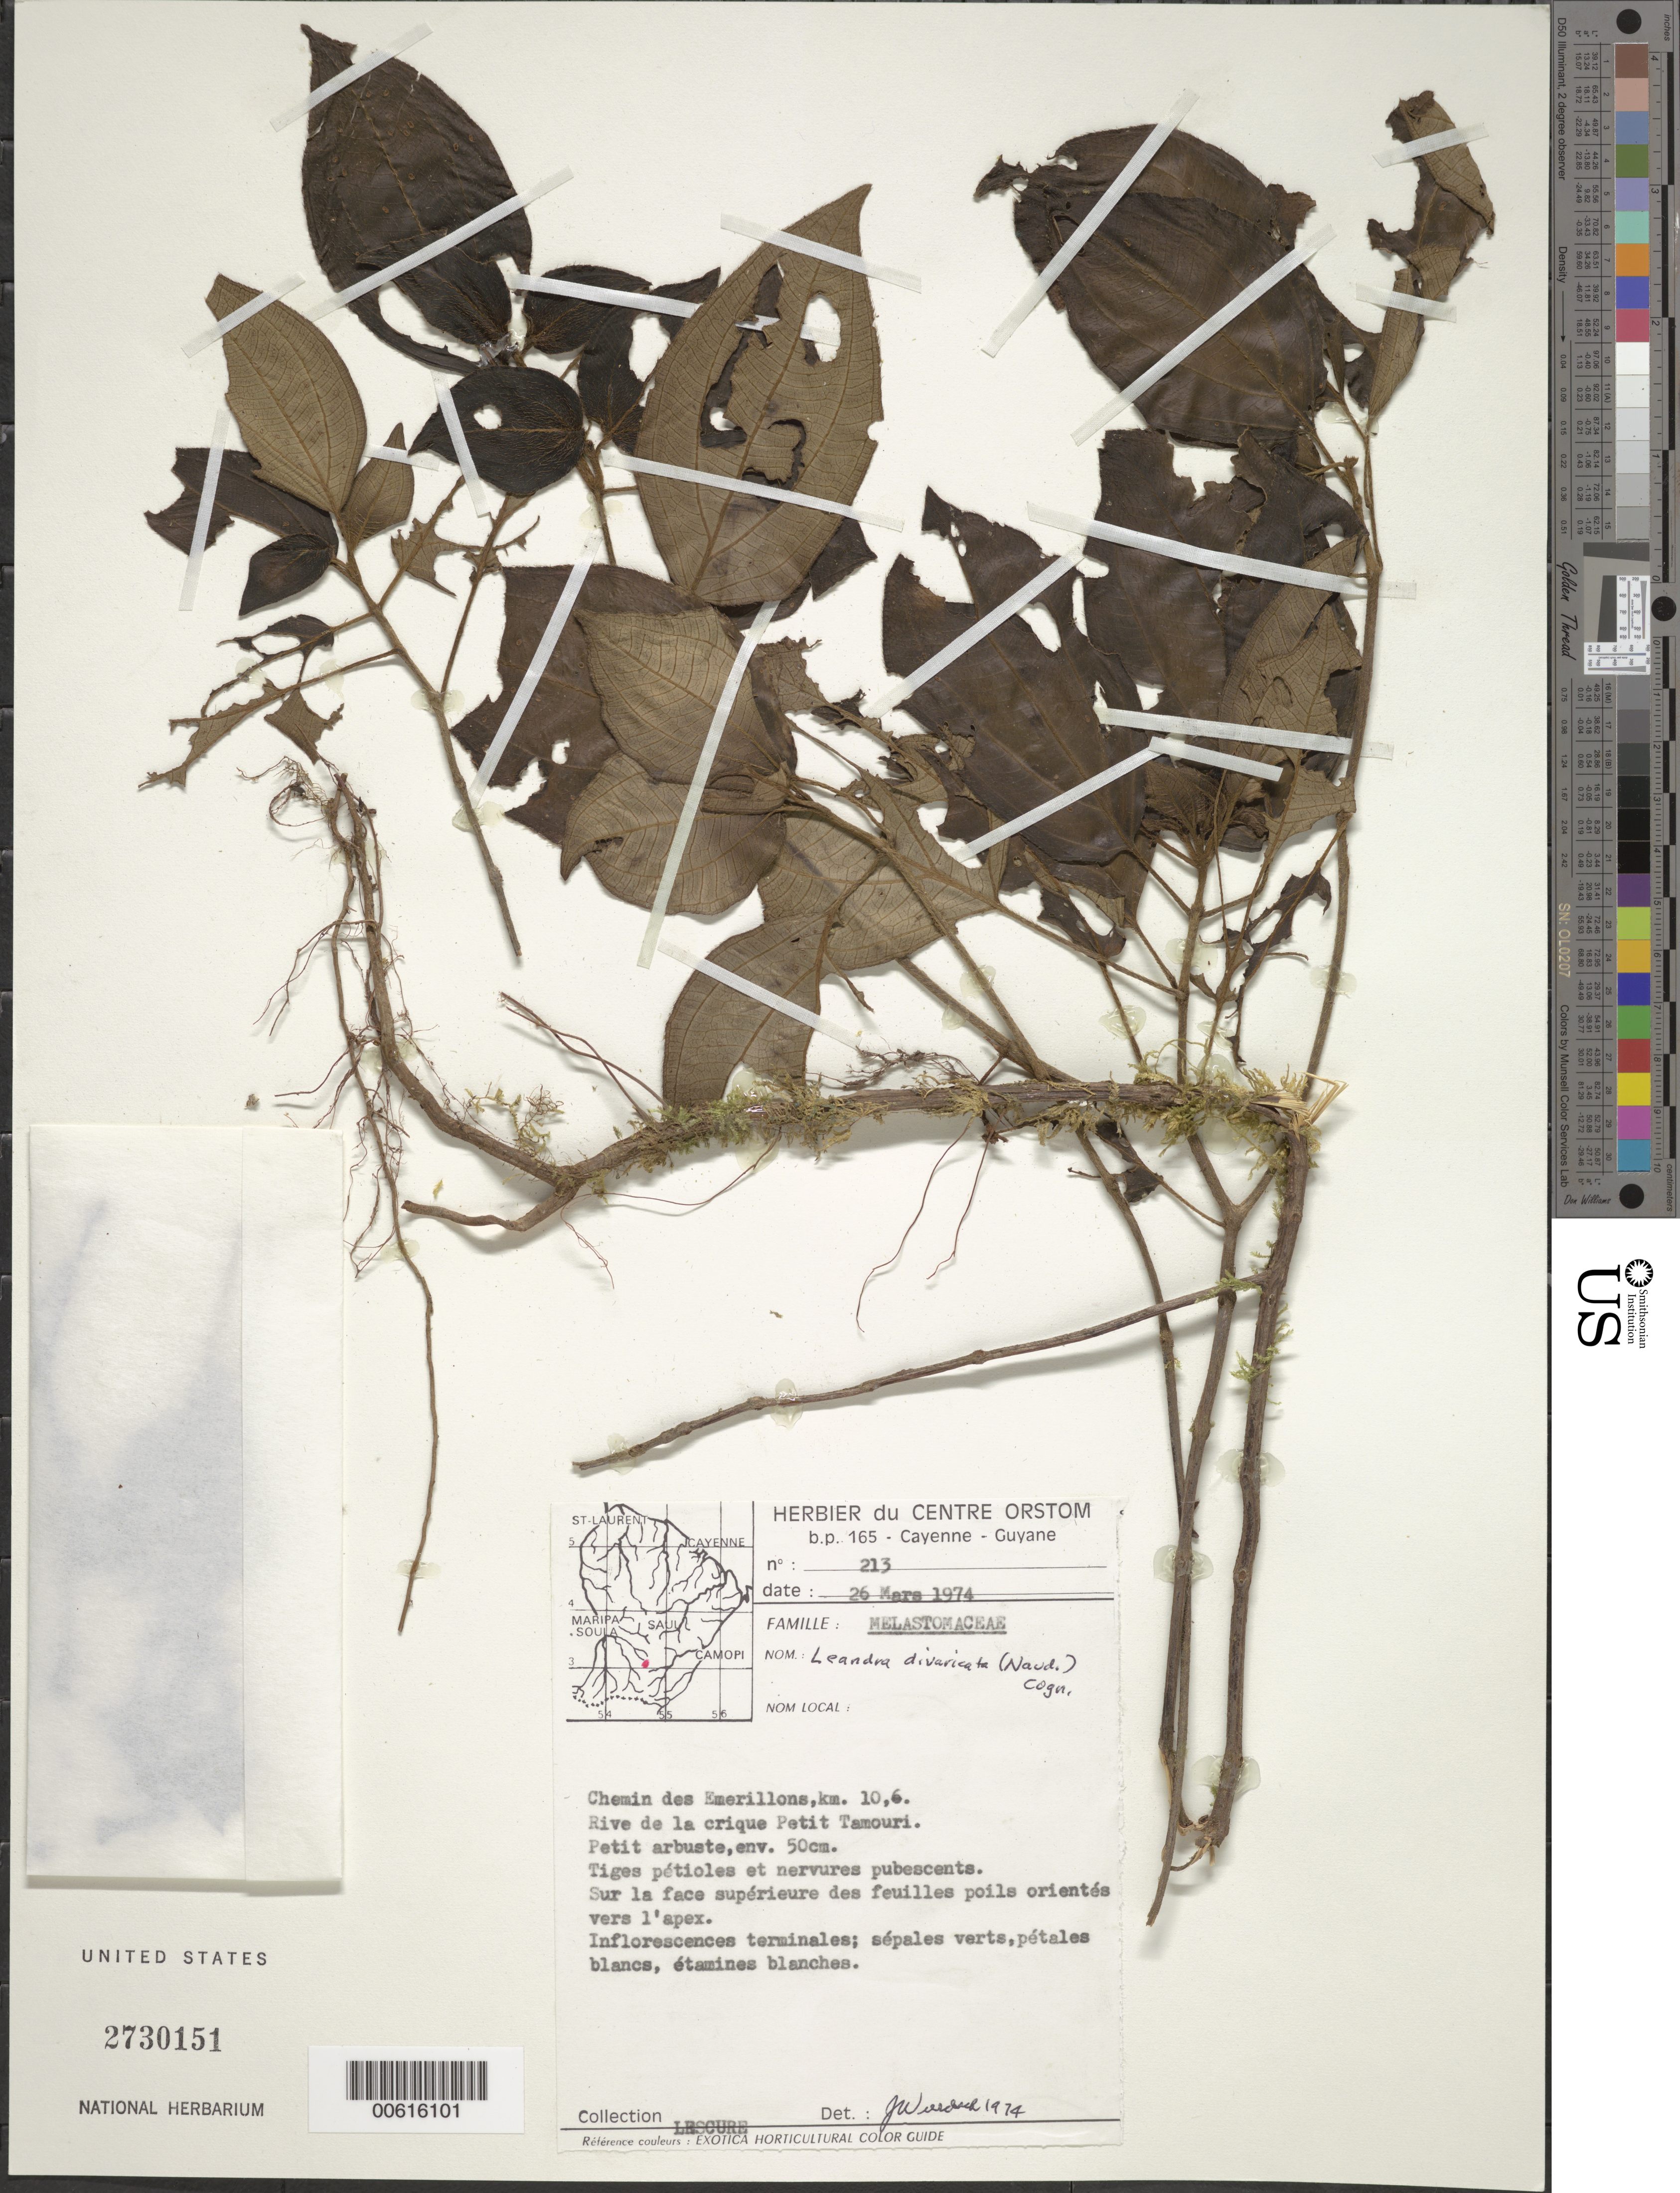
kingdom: Plantae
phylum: Tracheophyta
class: Magnoliopsida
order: Myrtales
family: Melastomataceae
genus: Leandra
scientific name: Leandra divaricata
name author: (Naudin) Cogn.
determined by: Wurdack, John J., (US), US (UNITED STATES)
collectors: J.-P. Lescure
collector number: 213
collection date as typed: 26-Mar-74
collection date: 1974-03-26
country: French Guiana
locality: Chemin des Emerillons km 10.6, Crique Petit Tamouri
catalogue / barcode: US 2730151